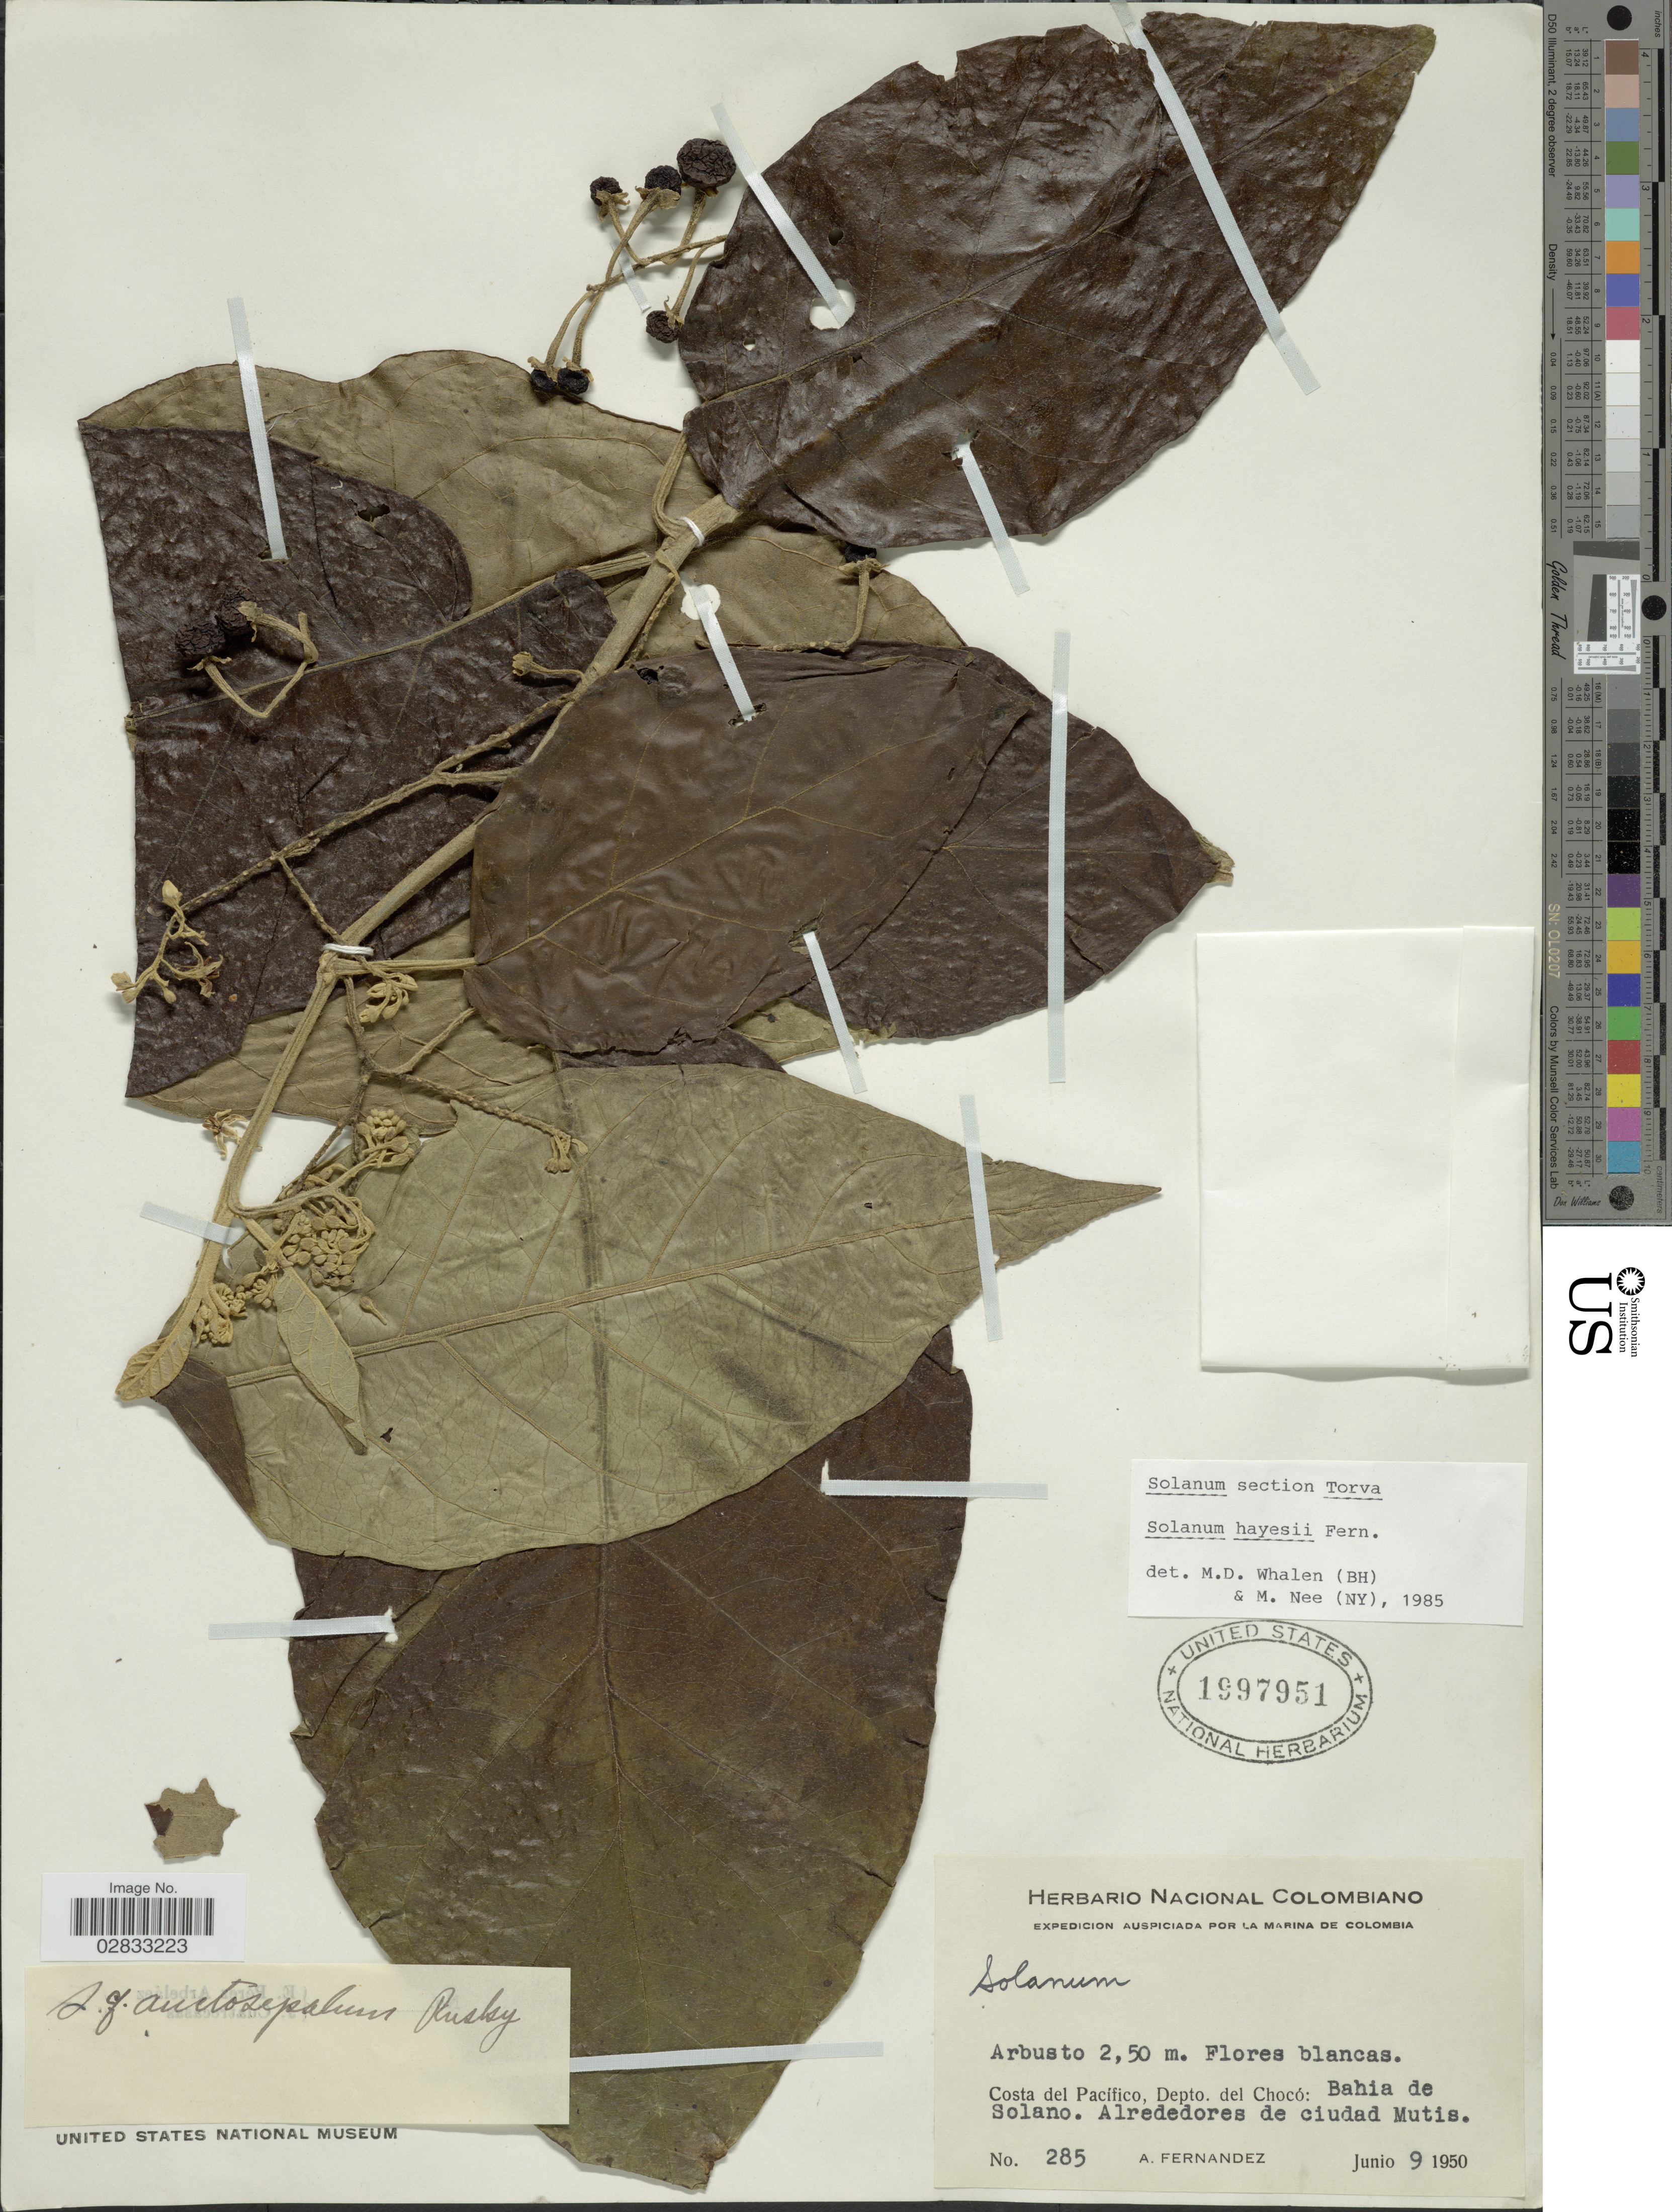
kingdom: Plantae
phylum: Tracheophyta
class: Magnoliopsida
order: Solanales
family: Solanaceae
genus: Solanum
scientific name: Solanum hayesii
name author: Fernald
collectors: A. Fernandez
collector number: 285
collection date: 1950-06-09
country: Colombia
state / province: Chocó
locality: Costa del Pacifico, Depto. del Chocó: Bahia de Solano. Alrededores de ciudad Mutis.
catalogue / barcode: US 1997951